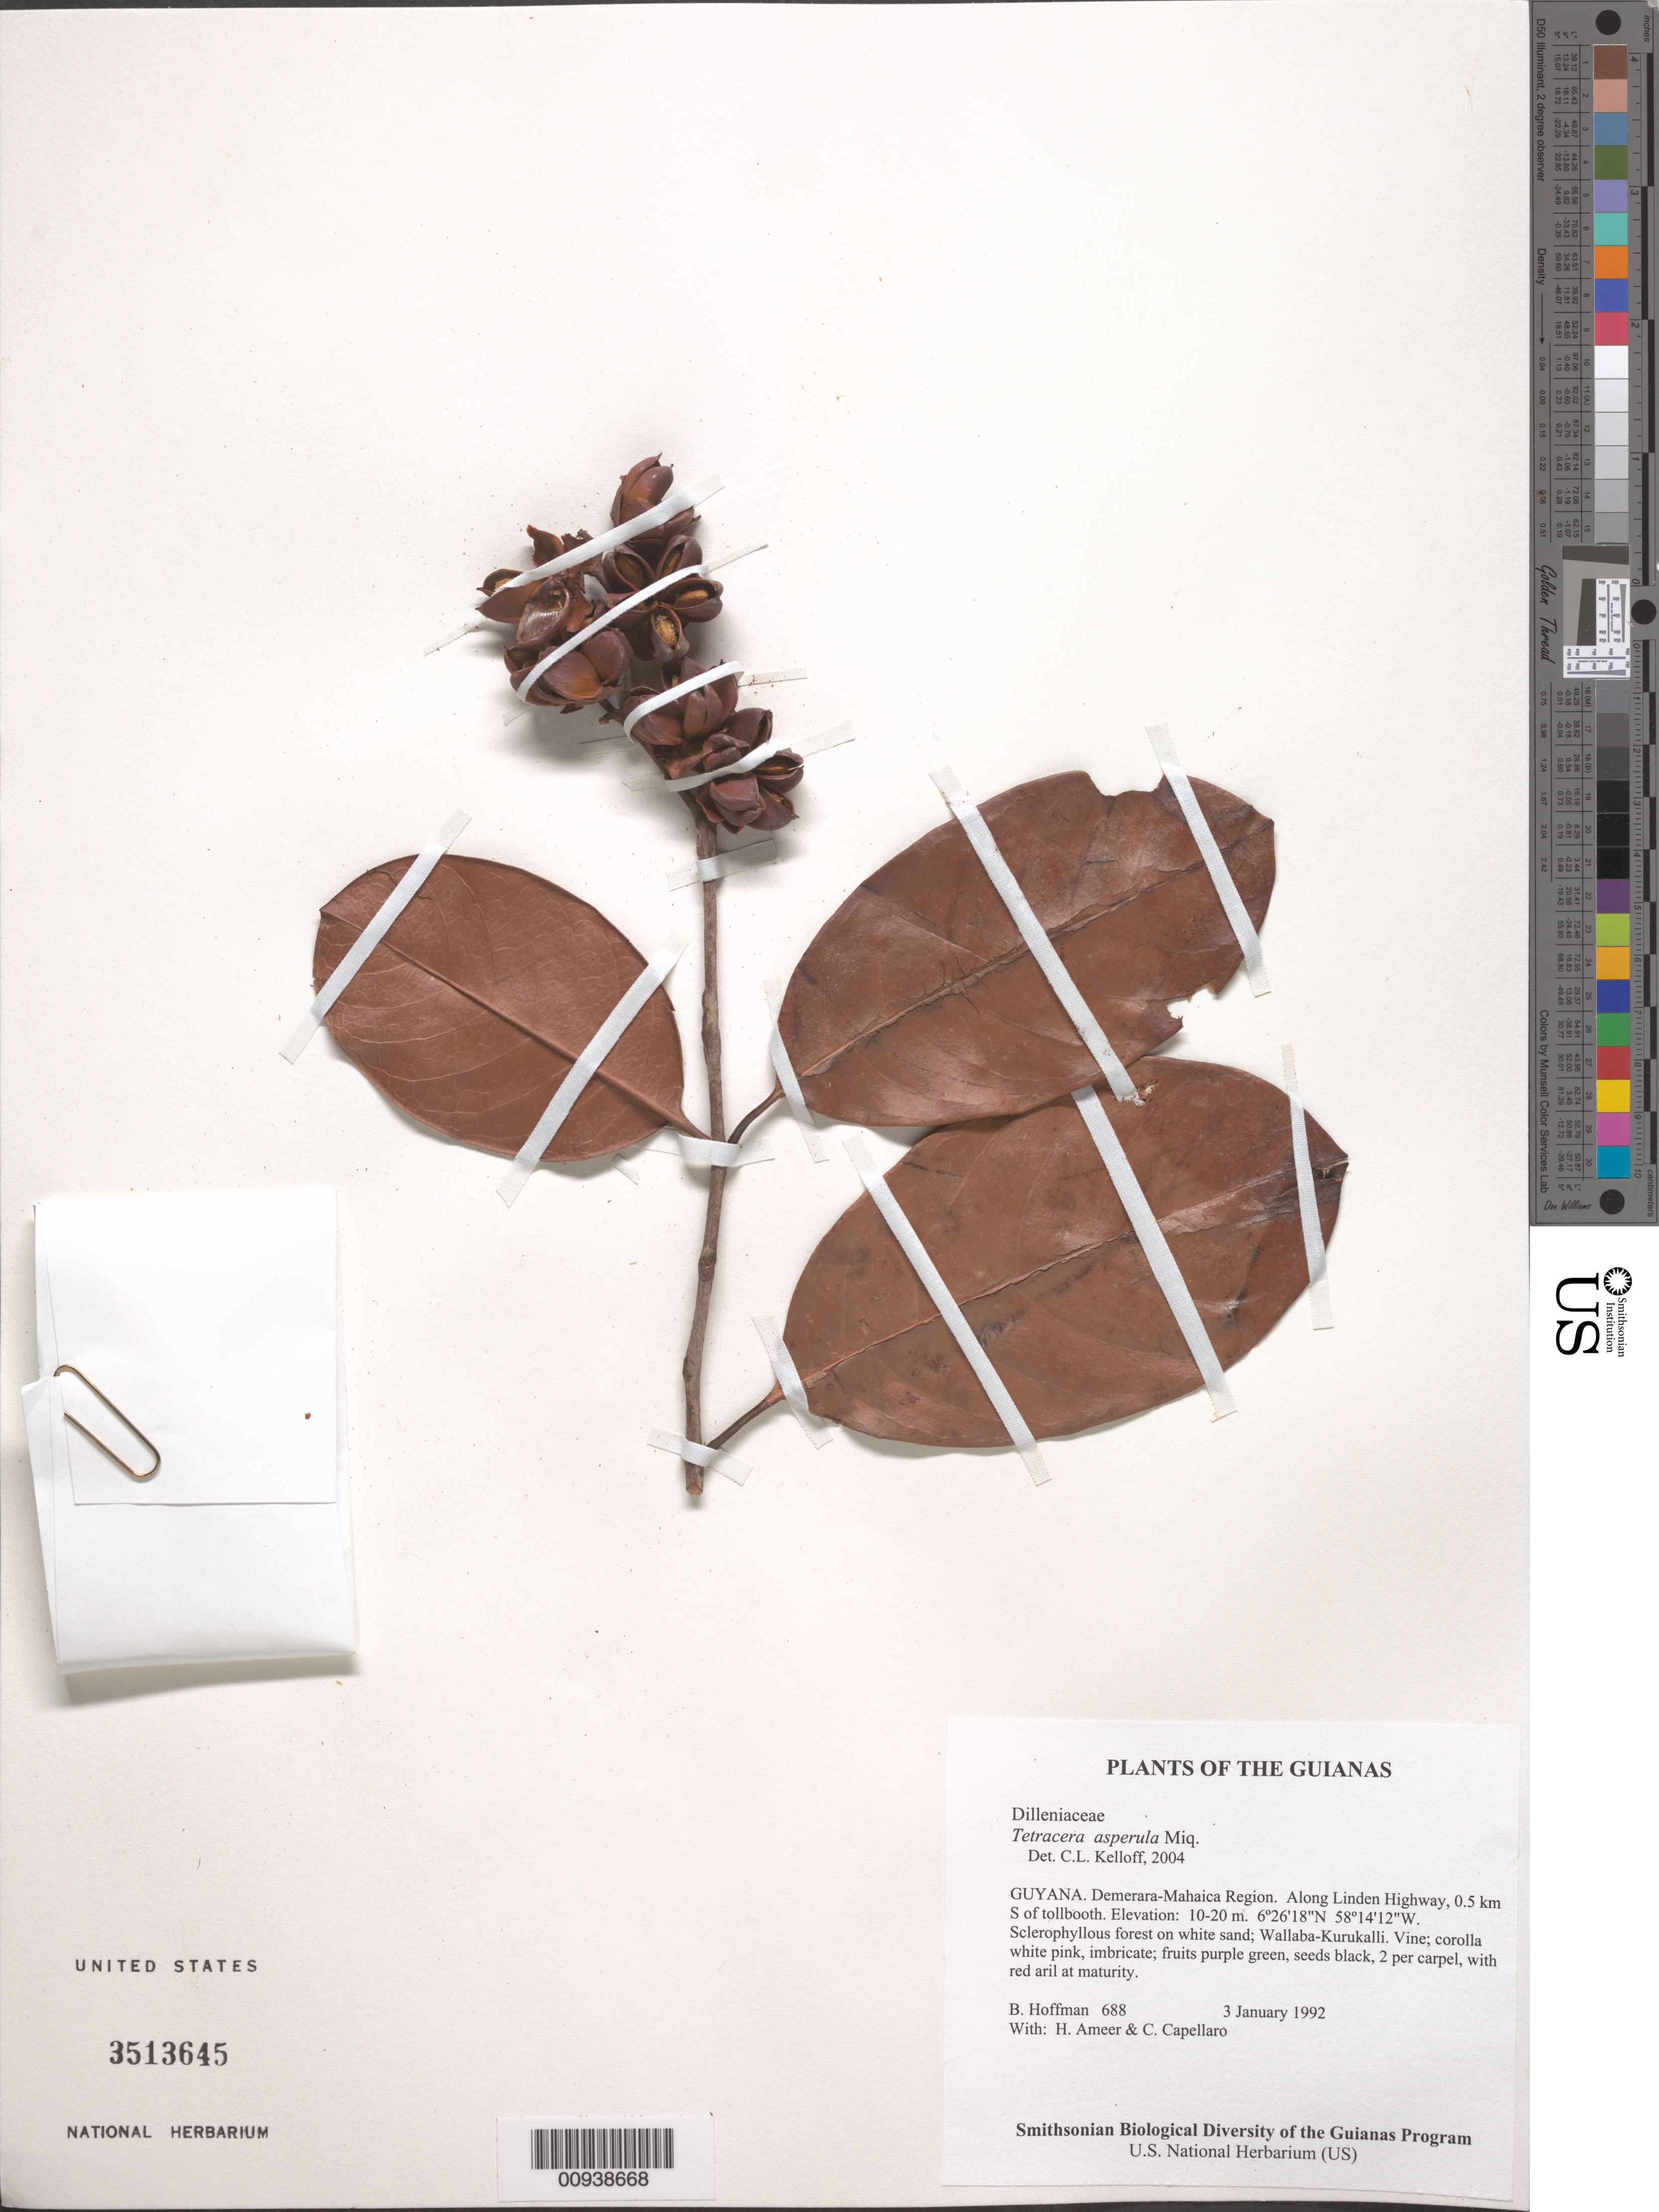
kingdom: Plantae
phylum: Tracheophyta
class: Magnoliopsida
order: Dilleniales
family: Dilleniaceae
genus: Tetracera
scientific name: Tetracera asperula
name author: Miq.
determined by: Kelloff, Carol L., (US), Smithsonian Institution - National Museum of Natural History (UNITED STATES)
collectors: B. Hoffman, H. Ameer & C. Capellaro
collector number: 688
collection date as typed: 3 January 1992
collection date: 1992-01-03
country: Guyana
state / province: Demerara-Mahaica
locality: Along Linden Highway, 0.5 km S of tollbooth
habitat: Sclerophyllous forest on white sand; Wallaba-Kurukalli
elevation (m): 10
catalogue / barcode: US 3513645